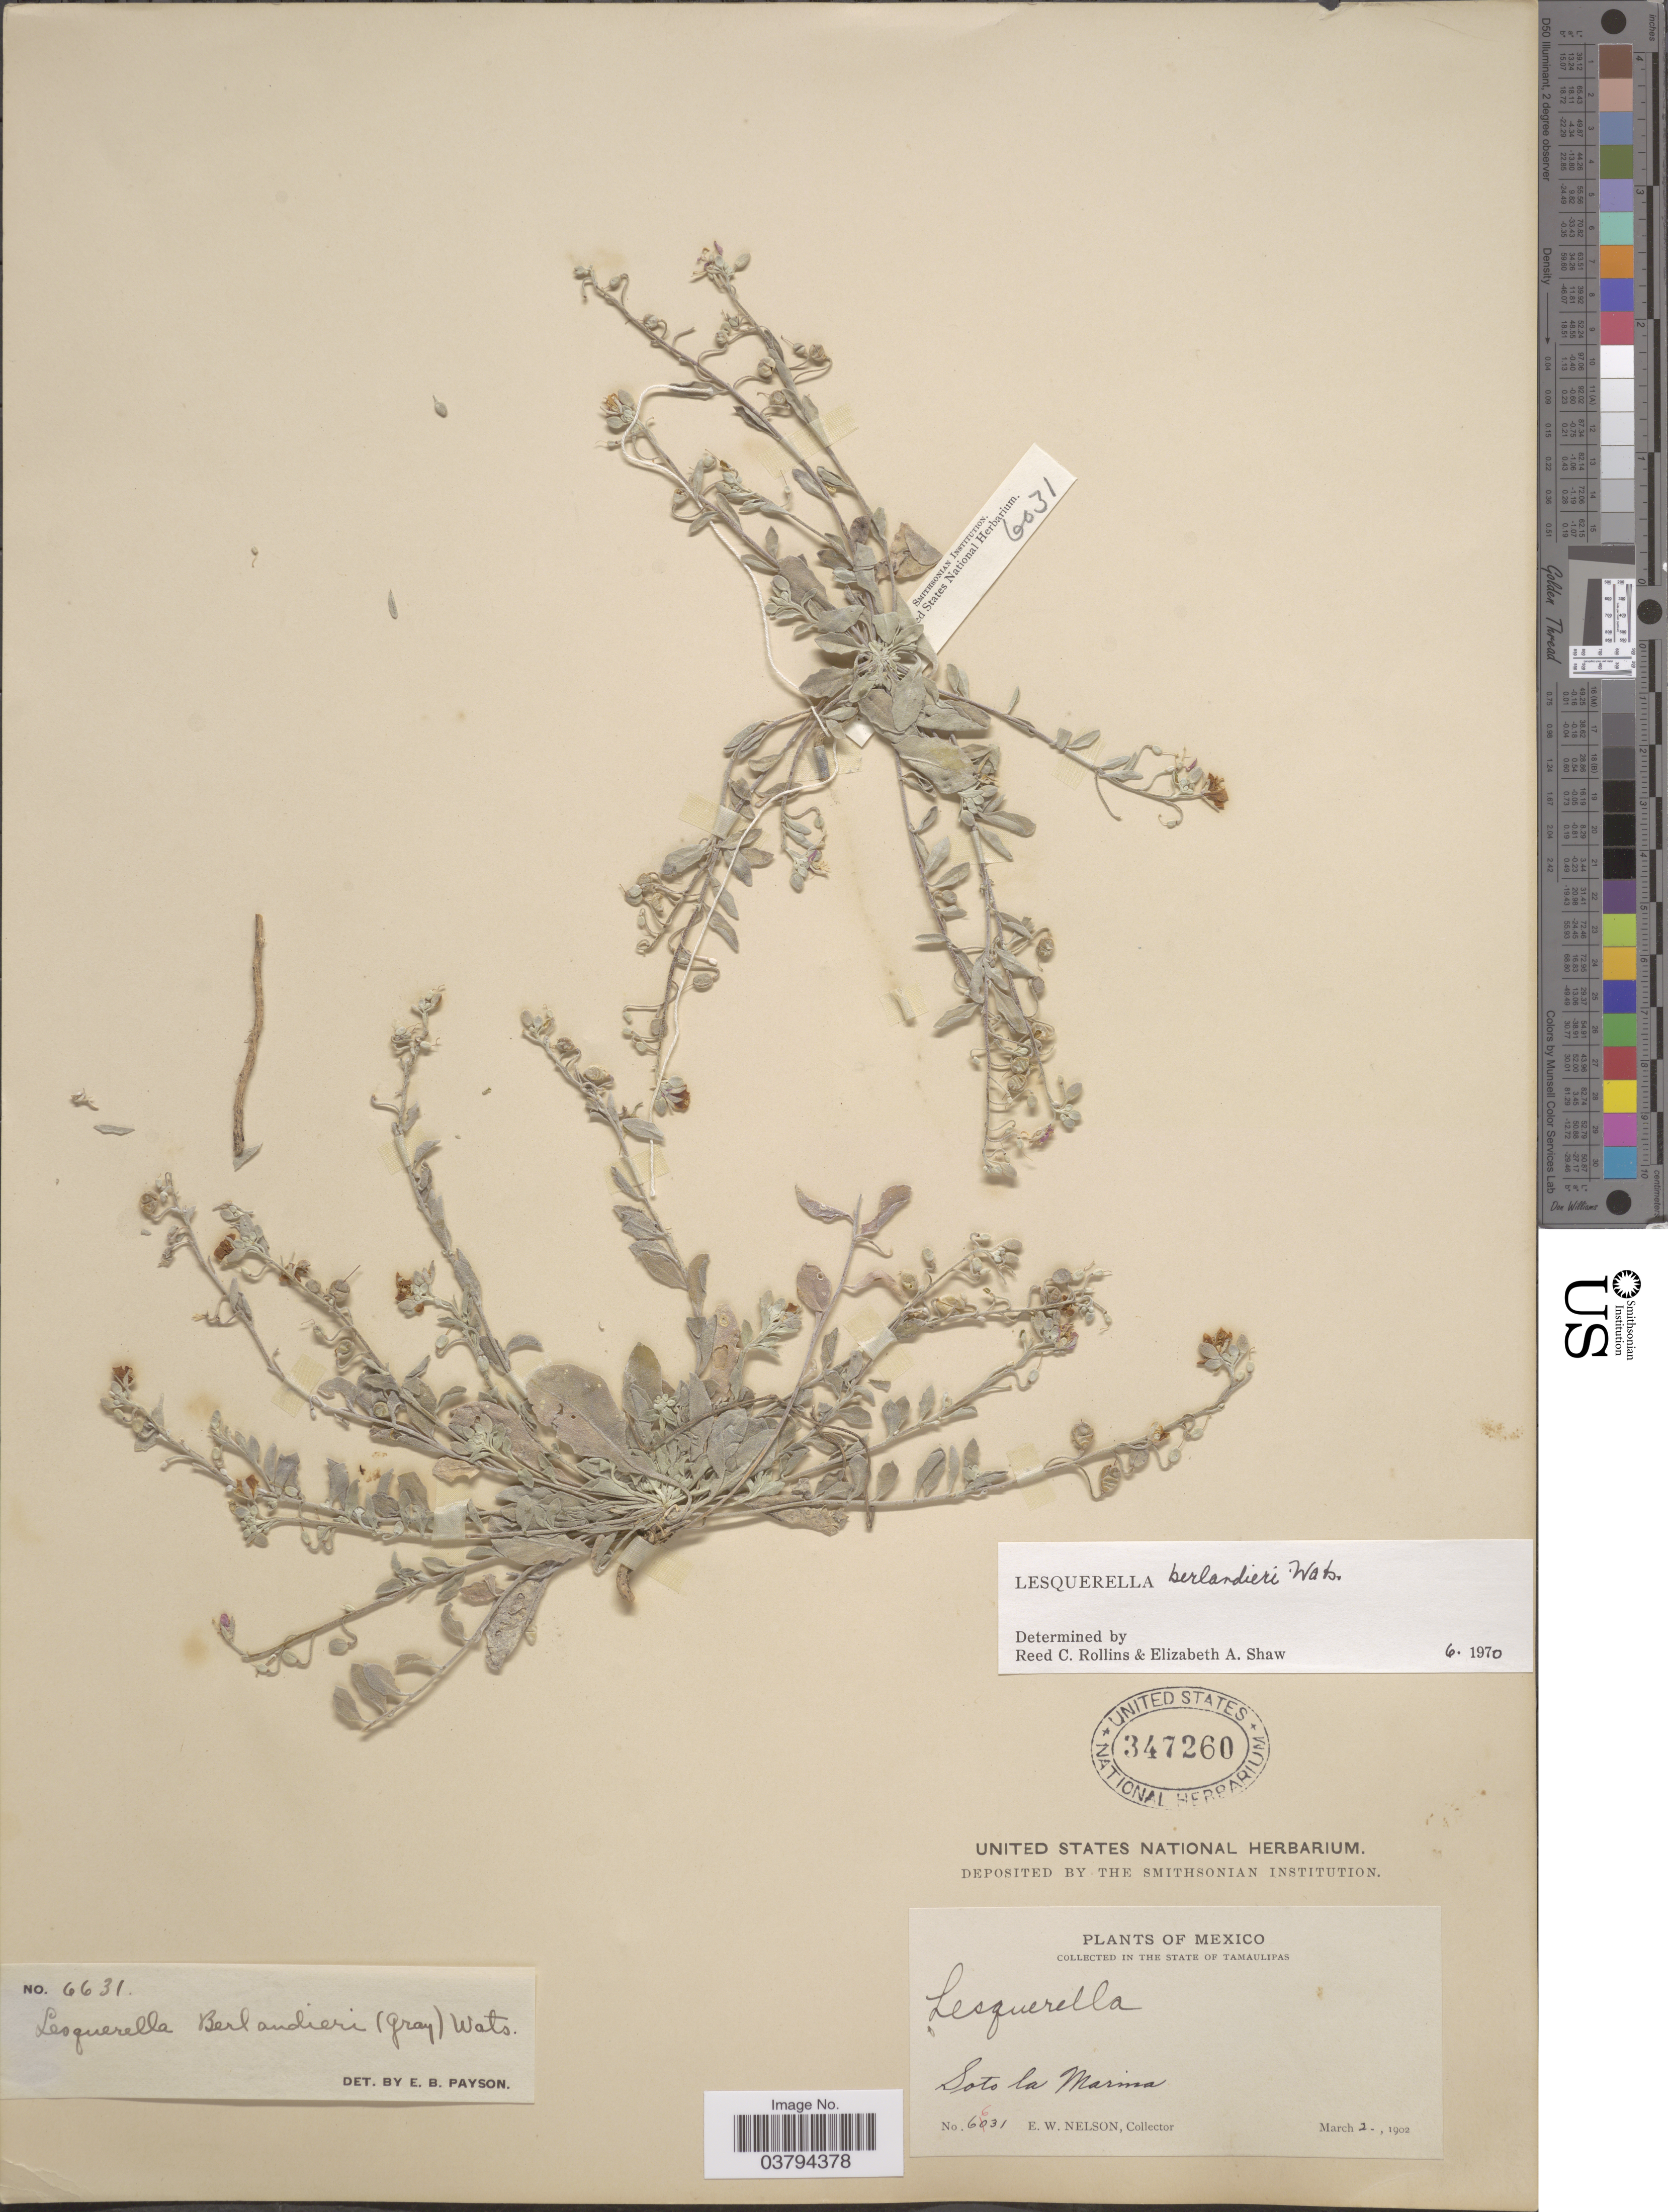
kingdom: Plantae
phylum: Tracheophyta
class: Magnoliopsida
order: Brassicales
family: Brassicaceae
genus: Lesquerella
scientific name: Lesquerella berlandieri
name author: S. Watson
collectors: E. W. Nelson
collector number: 6631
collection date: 1902-03-02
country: Mexico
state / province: Tamaulipas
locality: Soto la Marina.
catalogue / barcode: US 347260